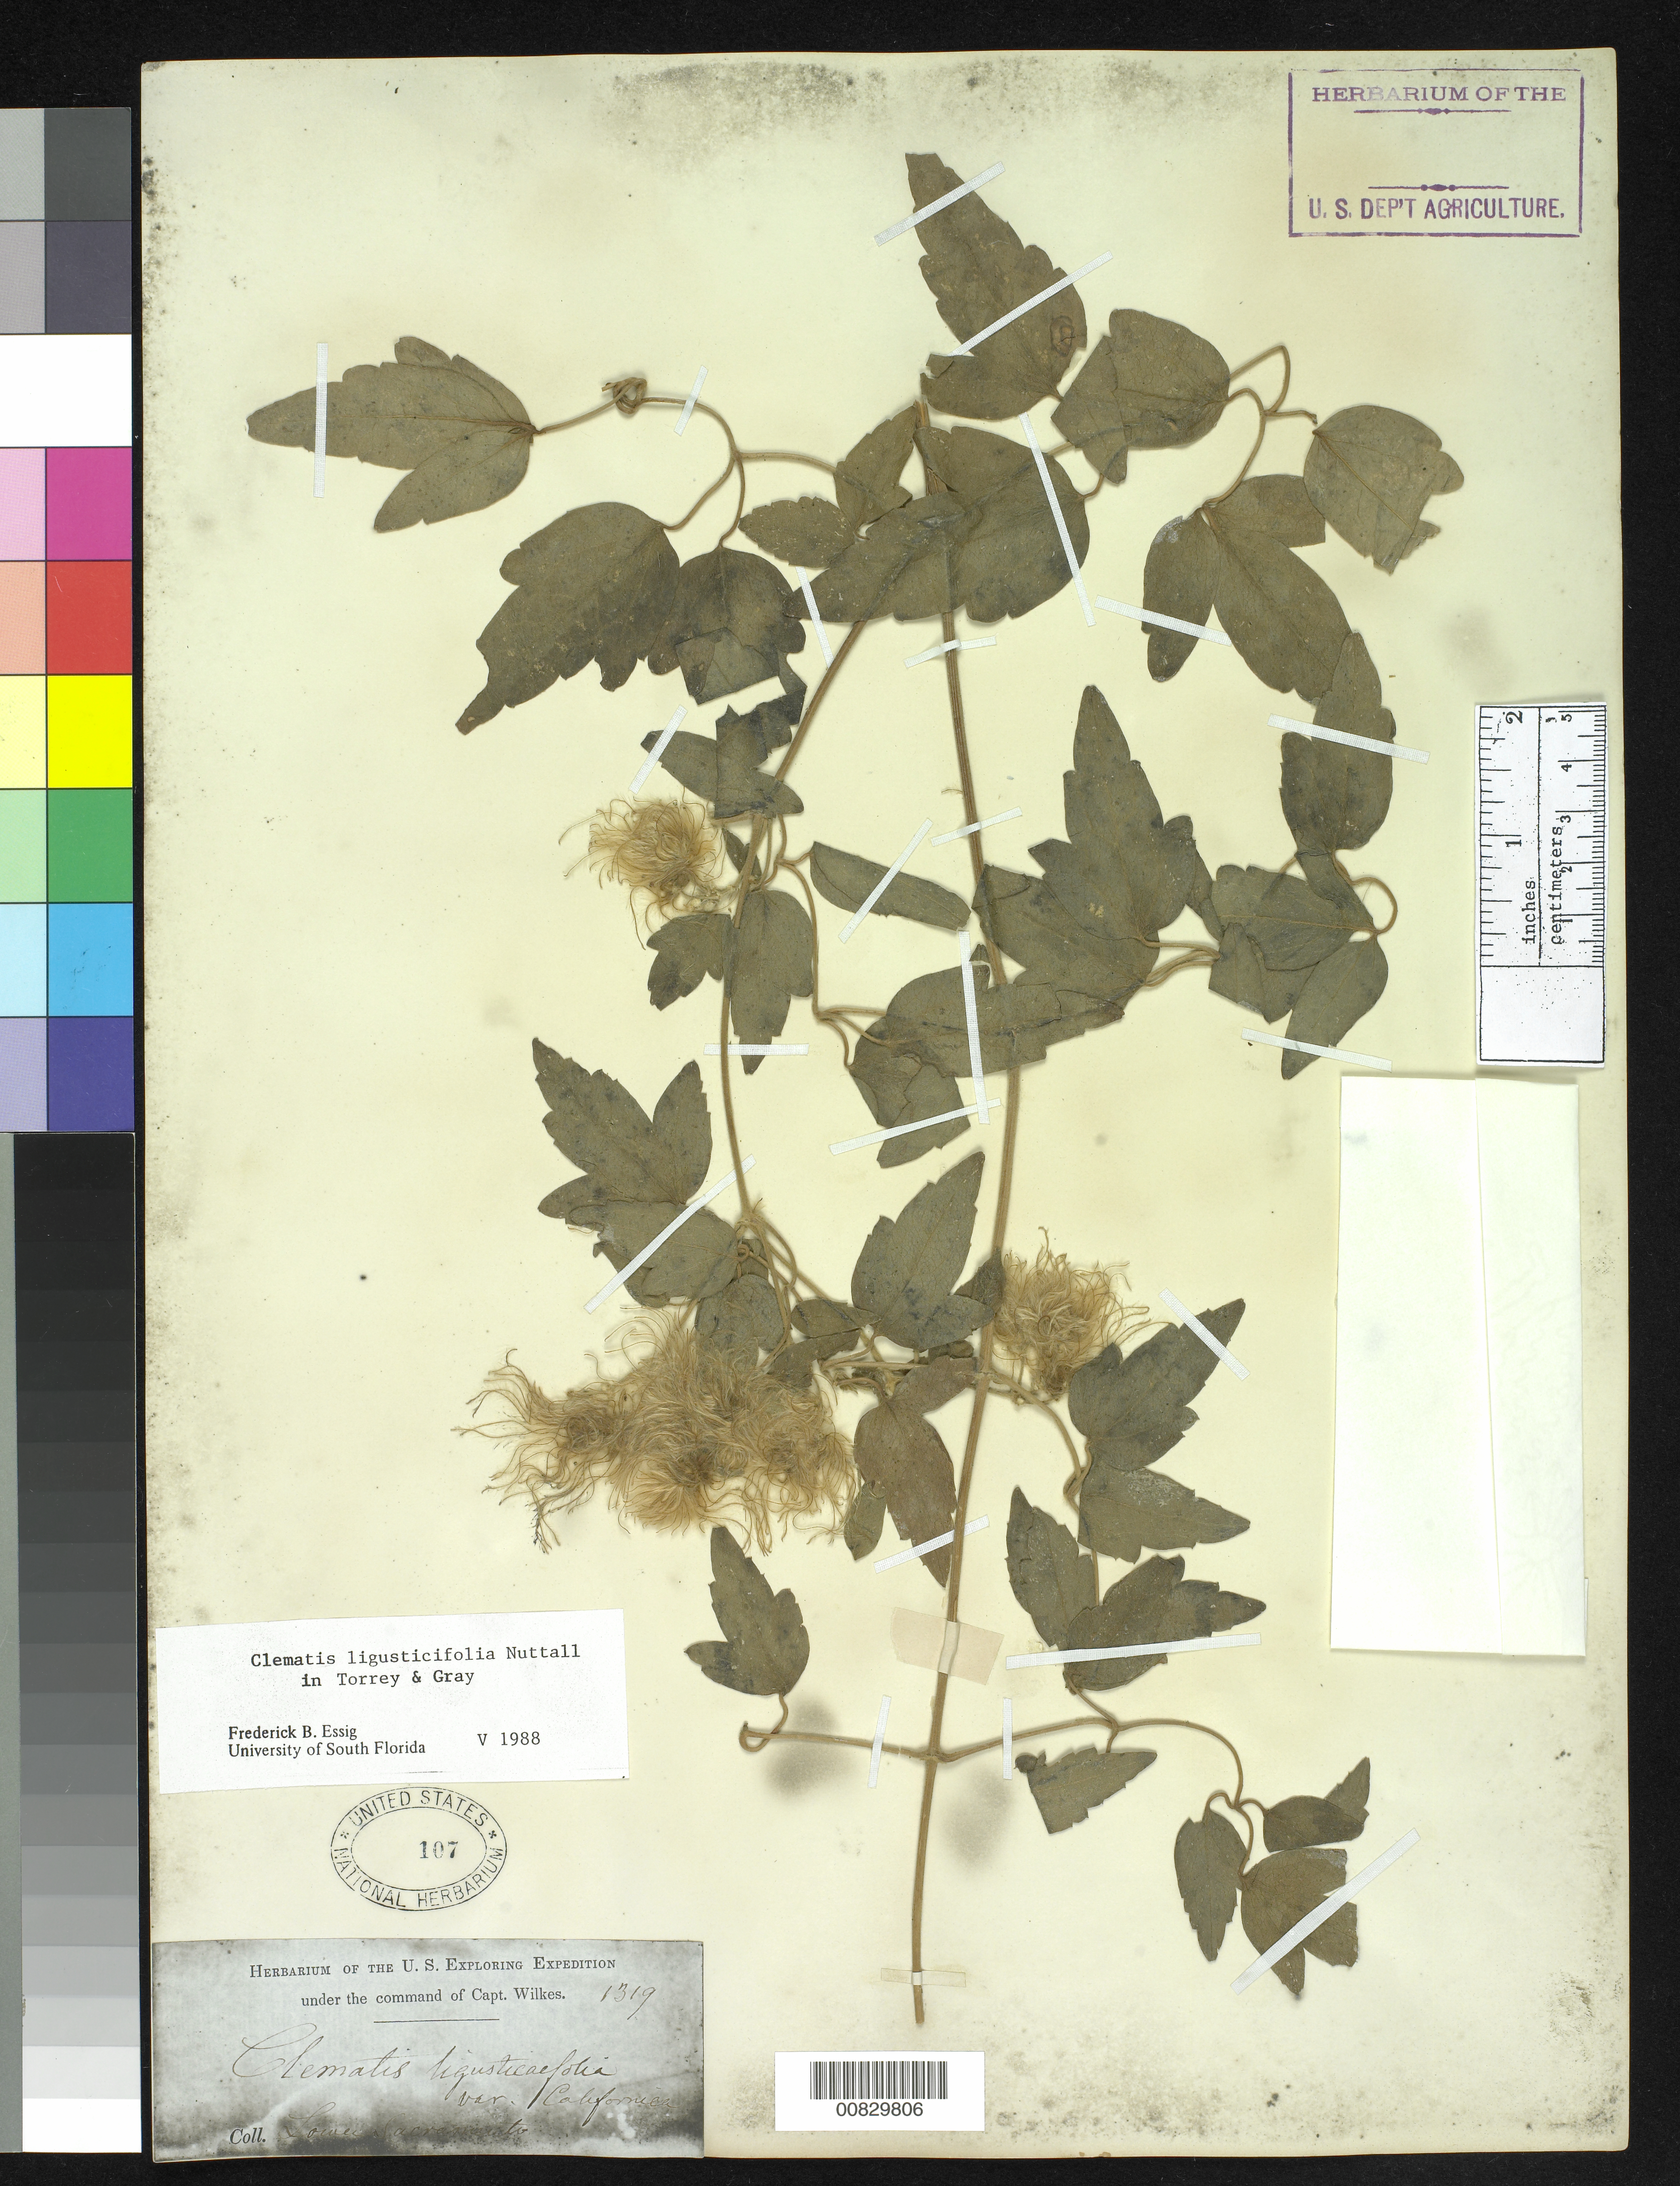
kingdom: Plantae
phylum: Tracheophyta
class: Magnoliopsida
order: Ranunculales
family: Ranunculaceae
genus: Clematis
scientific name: Clematis ligusticifolia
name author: Nutt.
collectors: Wilkes Explor. Exped.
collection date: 1838/1842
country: United States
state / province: California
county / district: Sacramento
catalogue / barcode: US 107